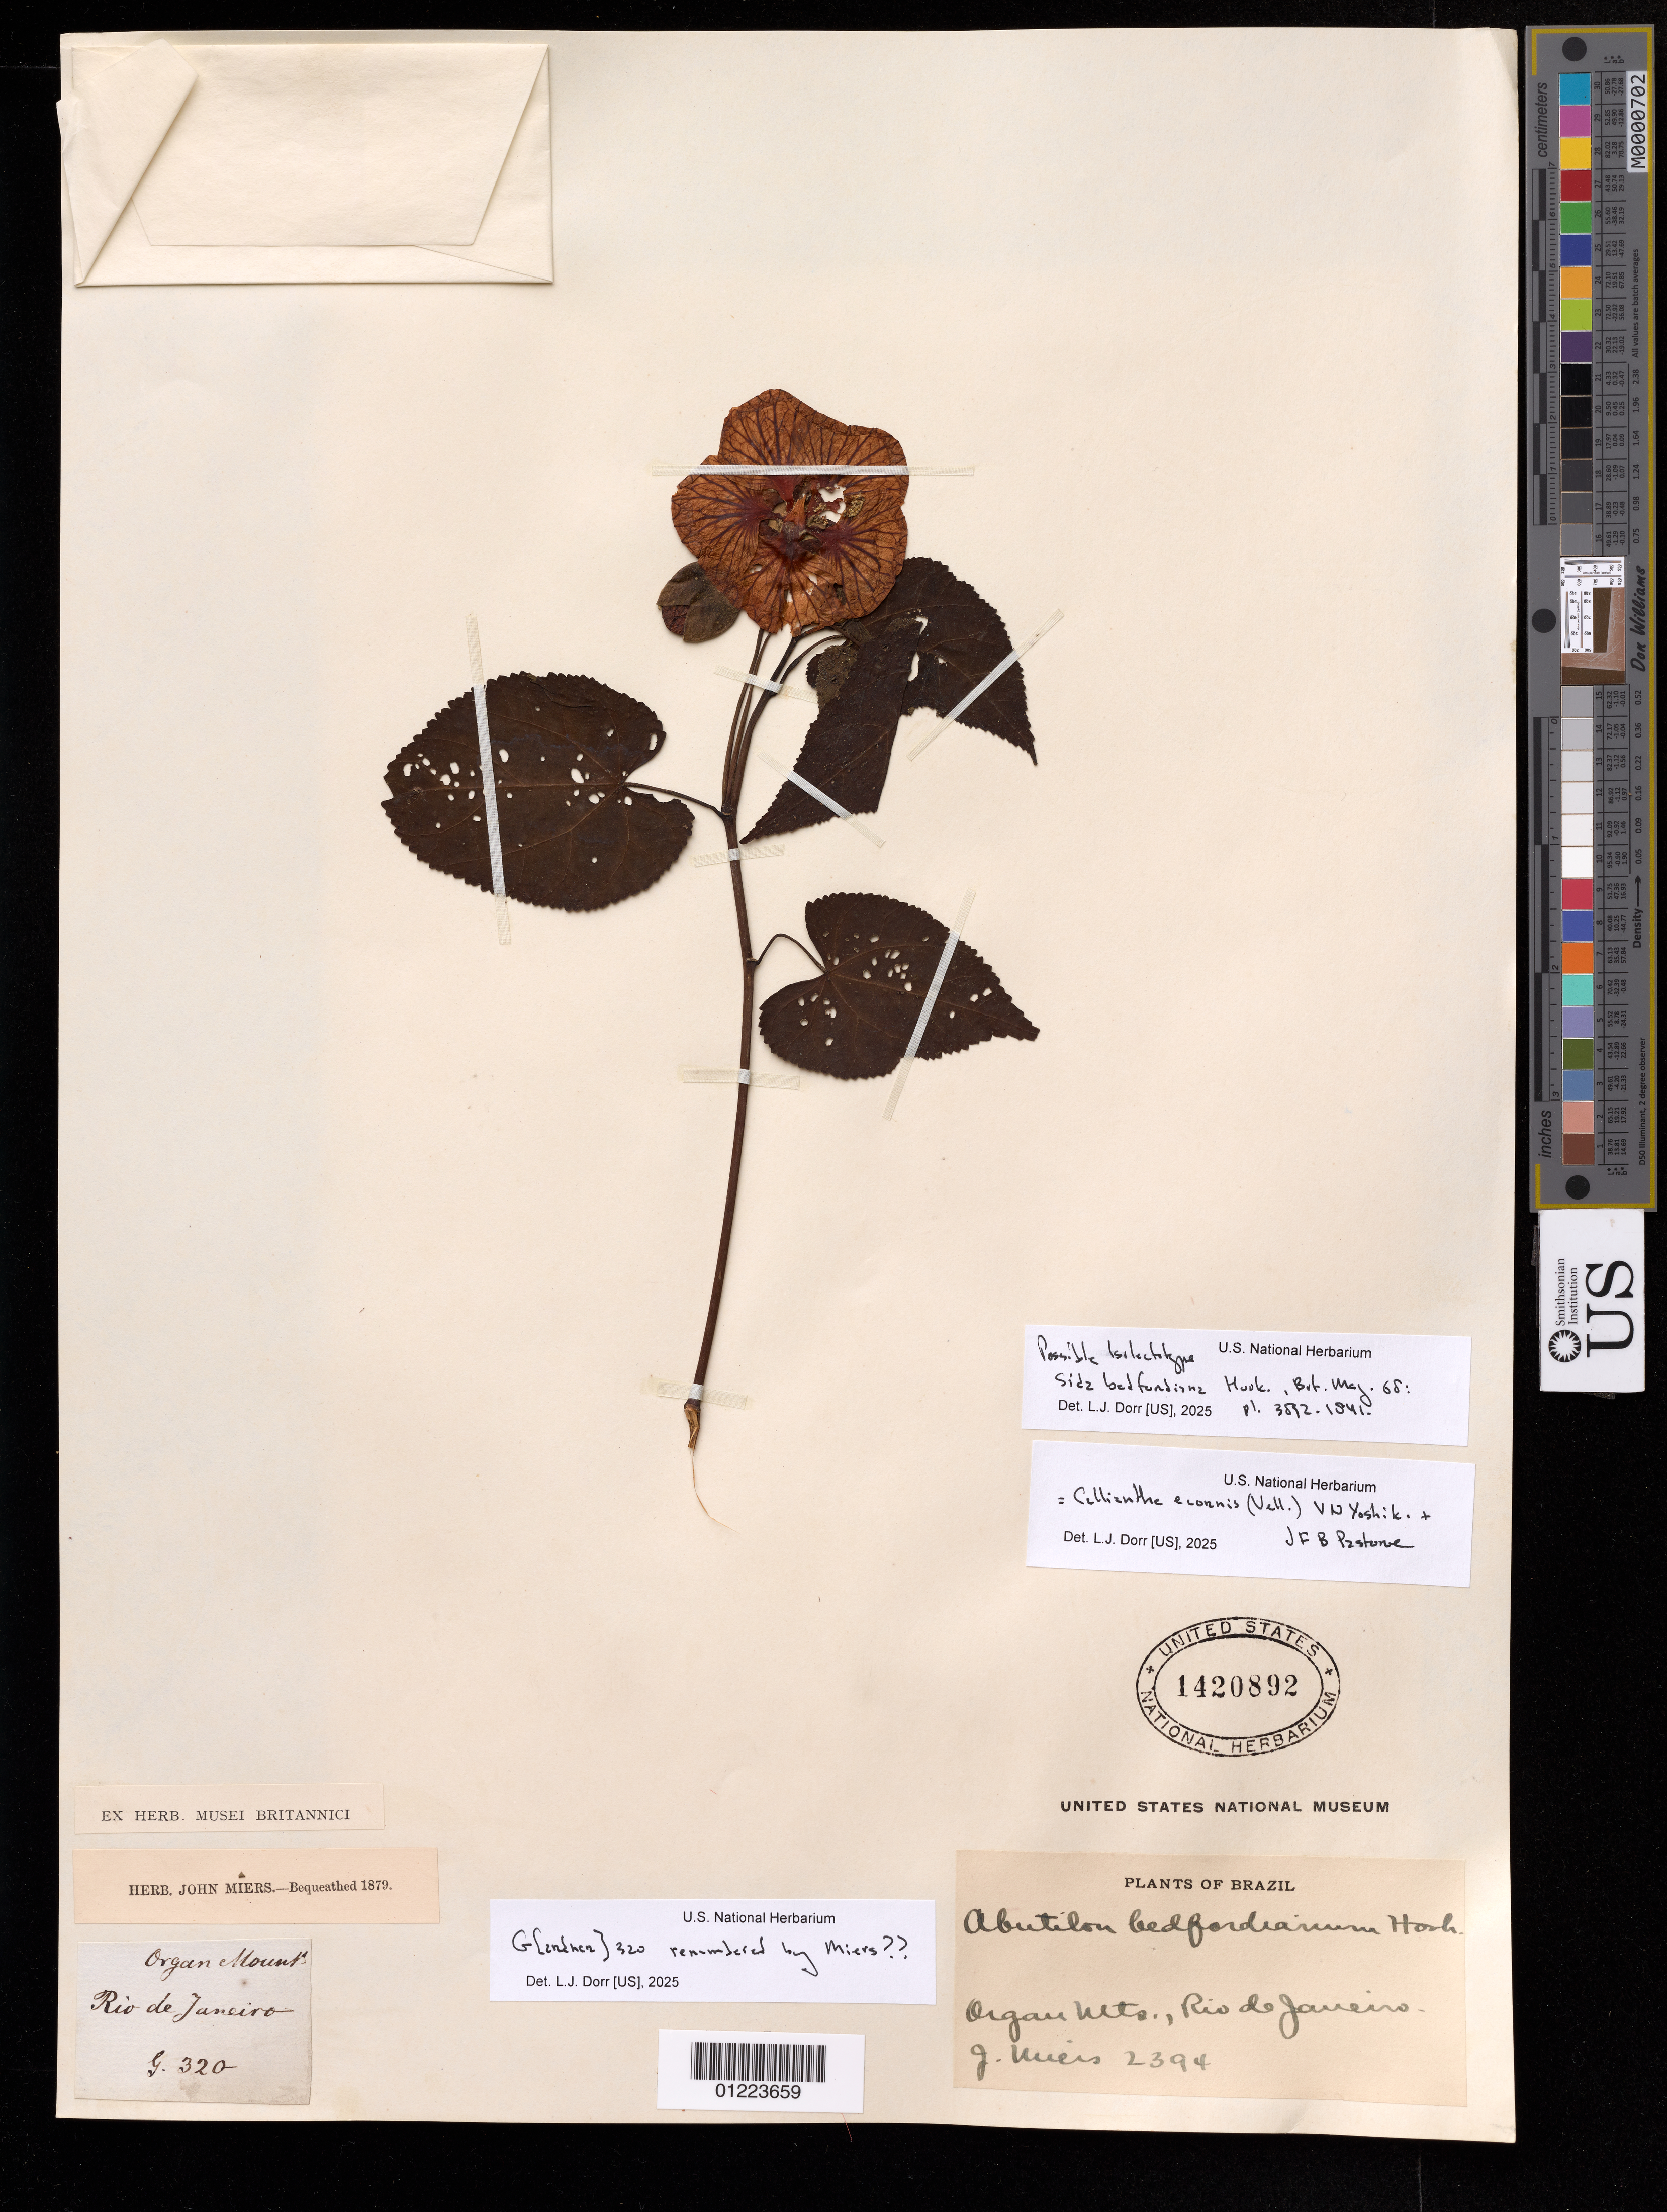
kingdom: Plantae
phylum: Tracheophyta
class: Magnoliopsida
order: Malvales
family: Malvaceae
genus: Sida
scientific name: Sida bedfordiana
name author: Hook.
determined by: Dorr, Laurence J., Curator (BOT), Smithsonian Institution - National Museum of Natural History (UNITED STATES)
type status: Possible Isolectotype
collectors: J. Miers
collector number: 2394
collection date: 1879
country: Brazil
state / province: Río de Janeiro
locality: Organ Mts.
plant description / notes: G[ardner] 320 renumbered by Miers?? L.J. Dorr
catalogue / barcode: US 1420892